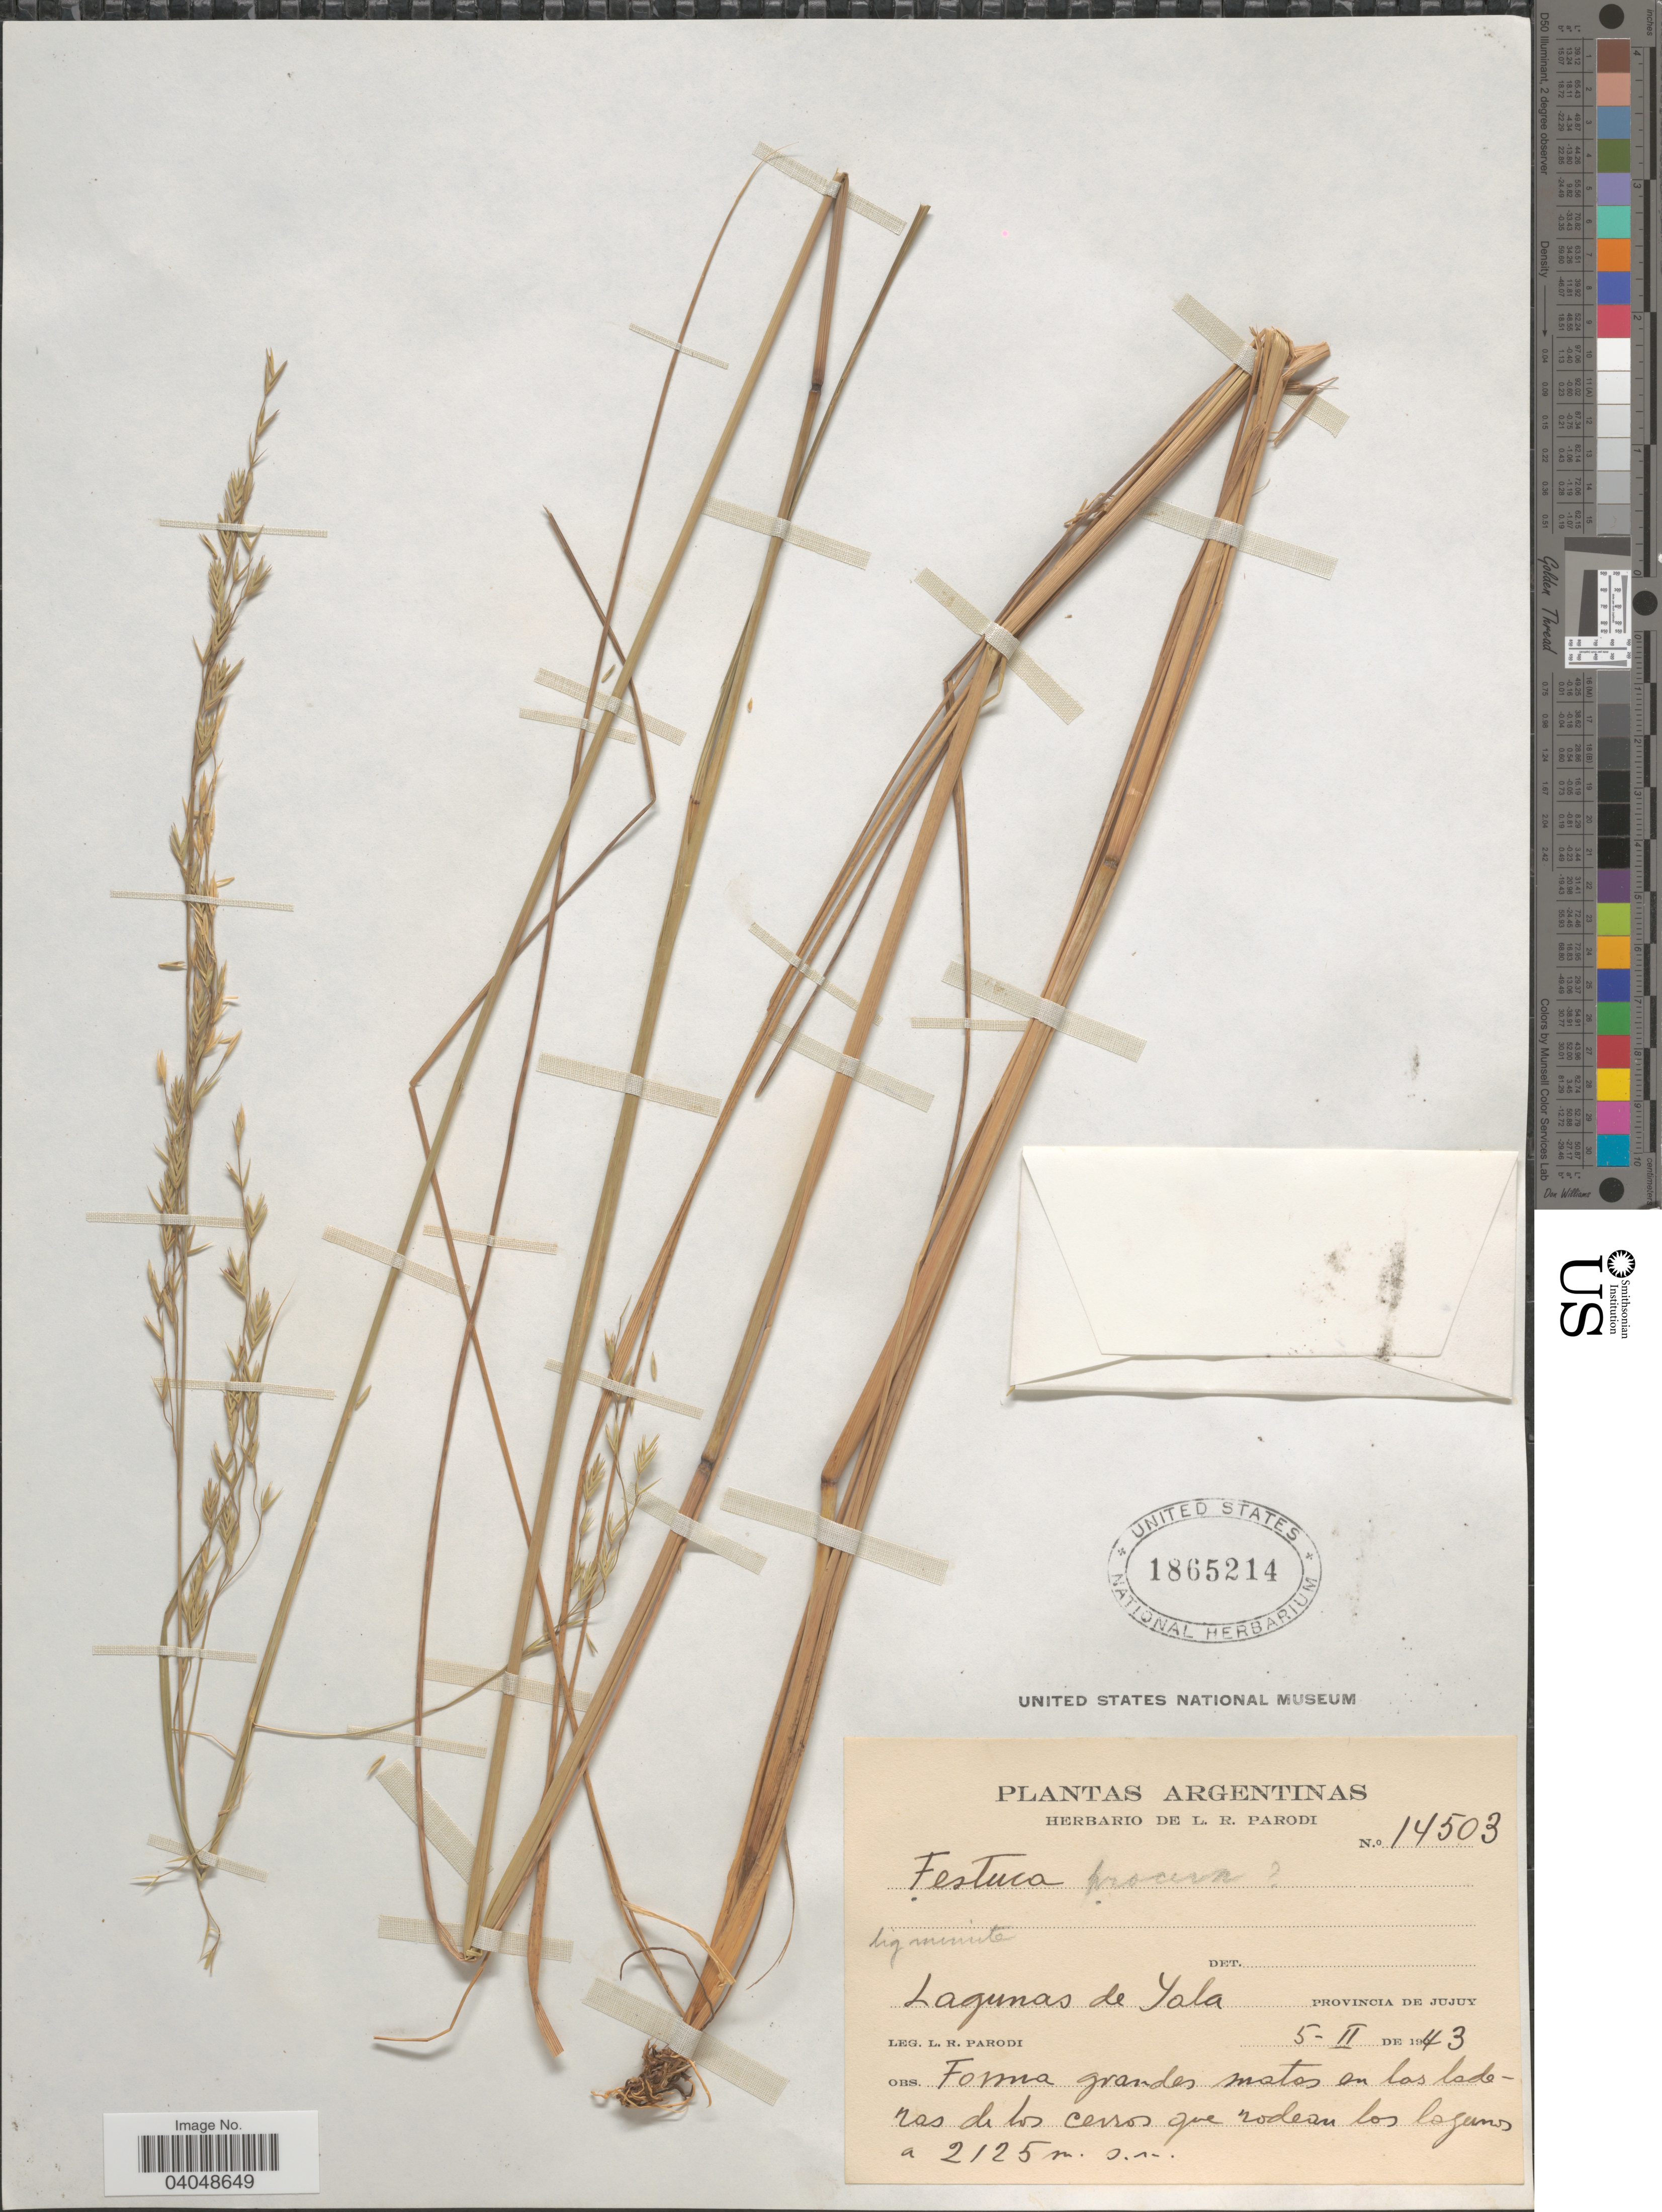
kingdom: Plantae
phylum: Tracheophyta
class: Liliopsida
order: Poales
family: Poaceae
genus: Festuca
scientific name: Festuca sp.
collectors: L. R. Parodi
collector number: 14503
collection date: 1943-02-05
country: Argentina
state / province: Jujuy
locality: Lagunas de Yala.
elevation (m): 2125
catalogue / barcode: US 1865214